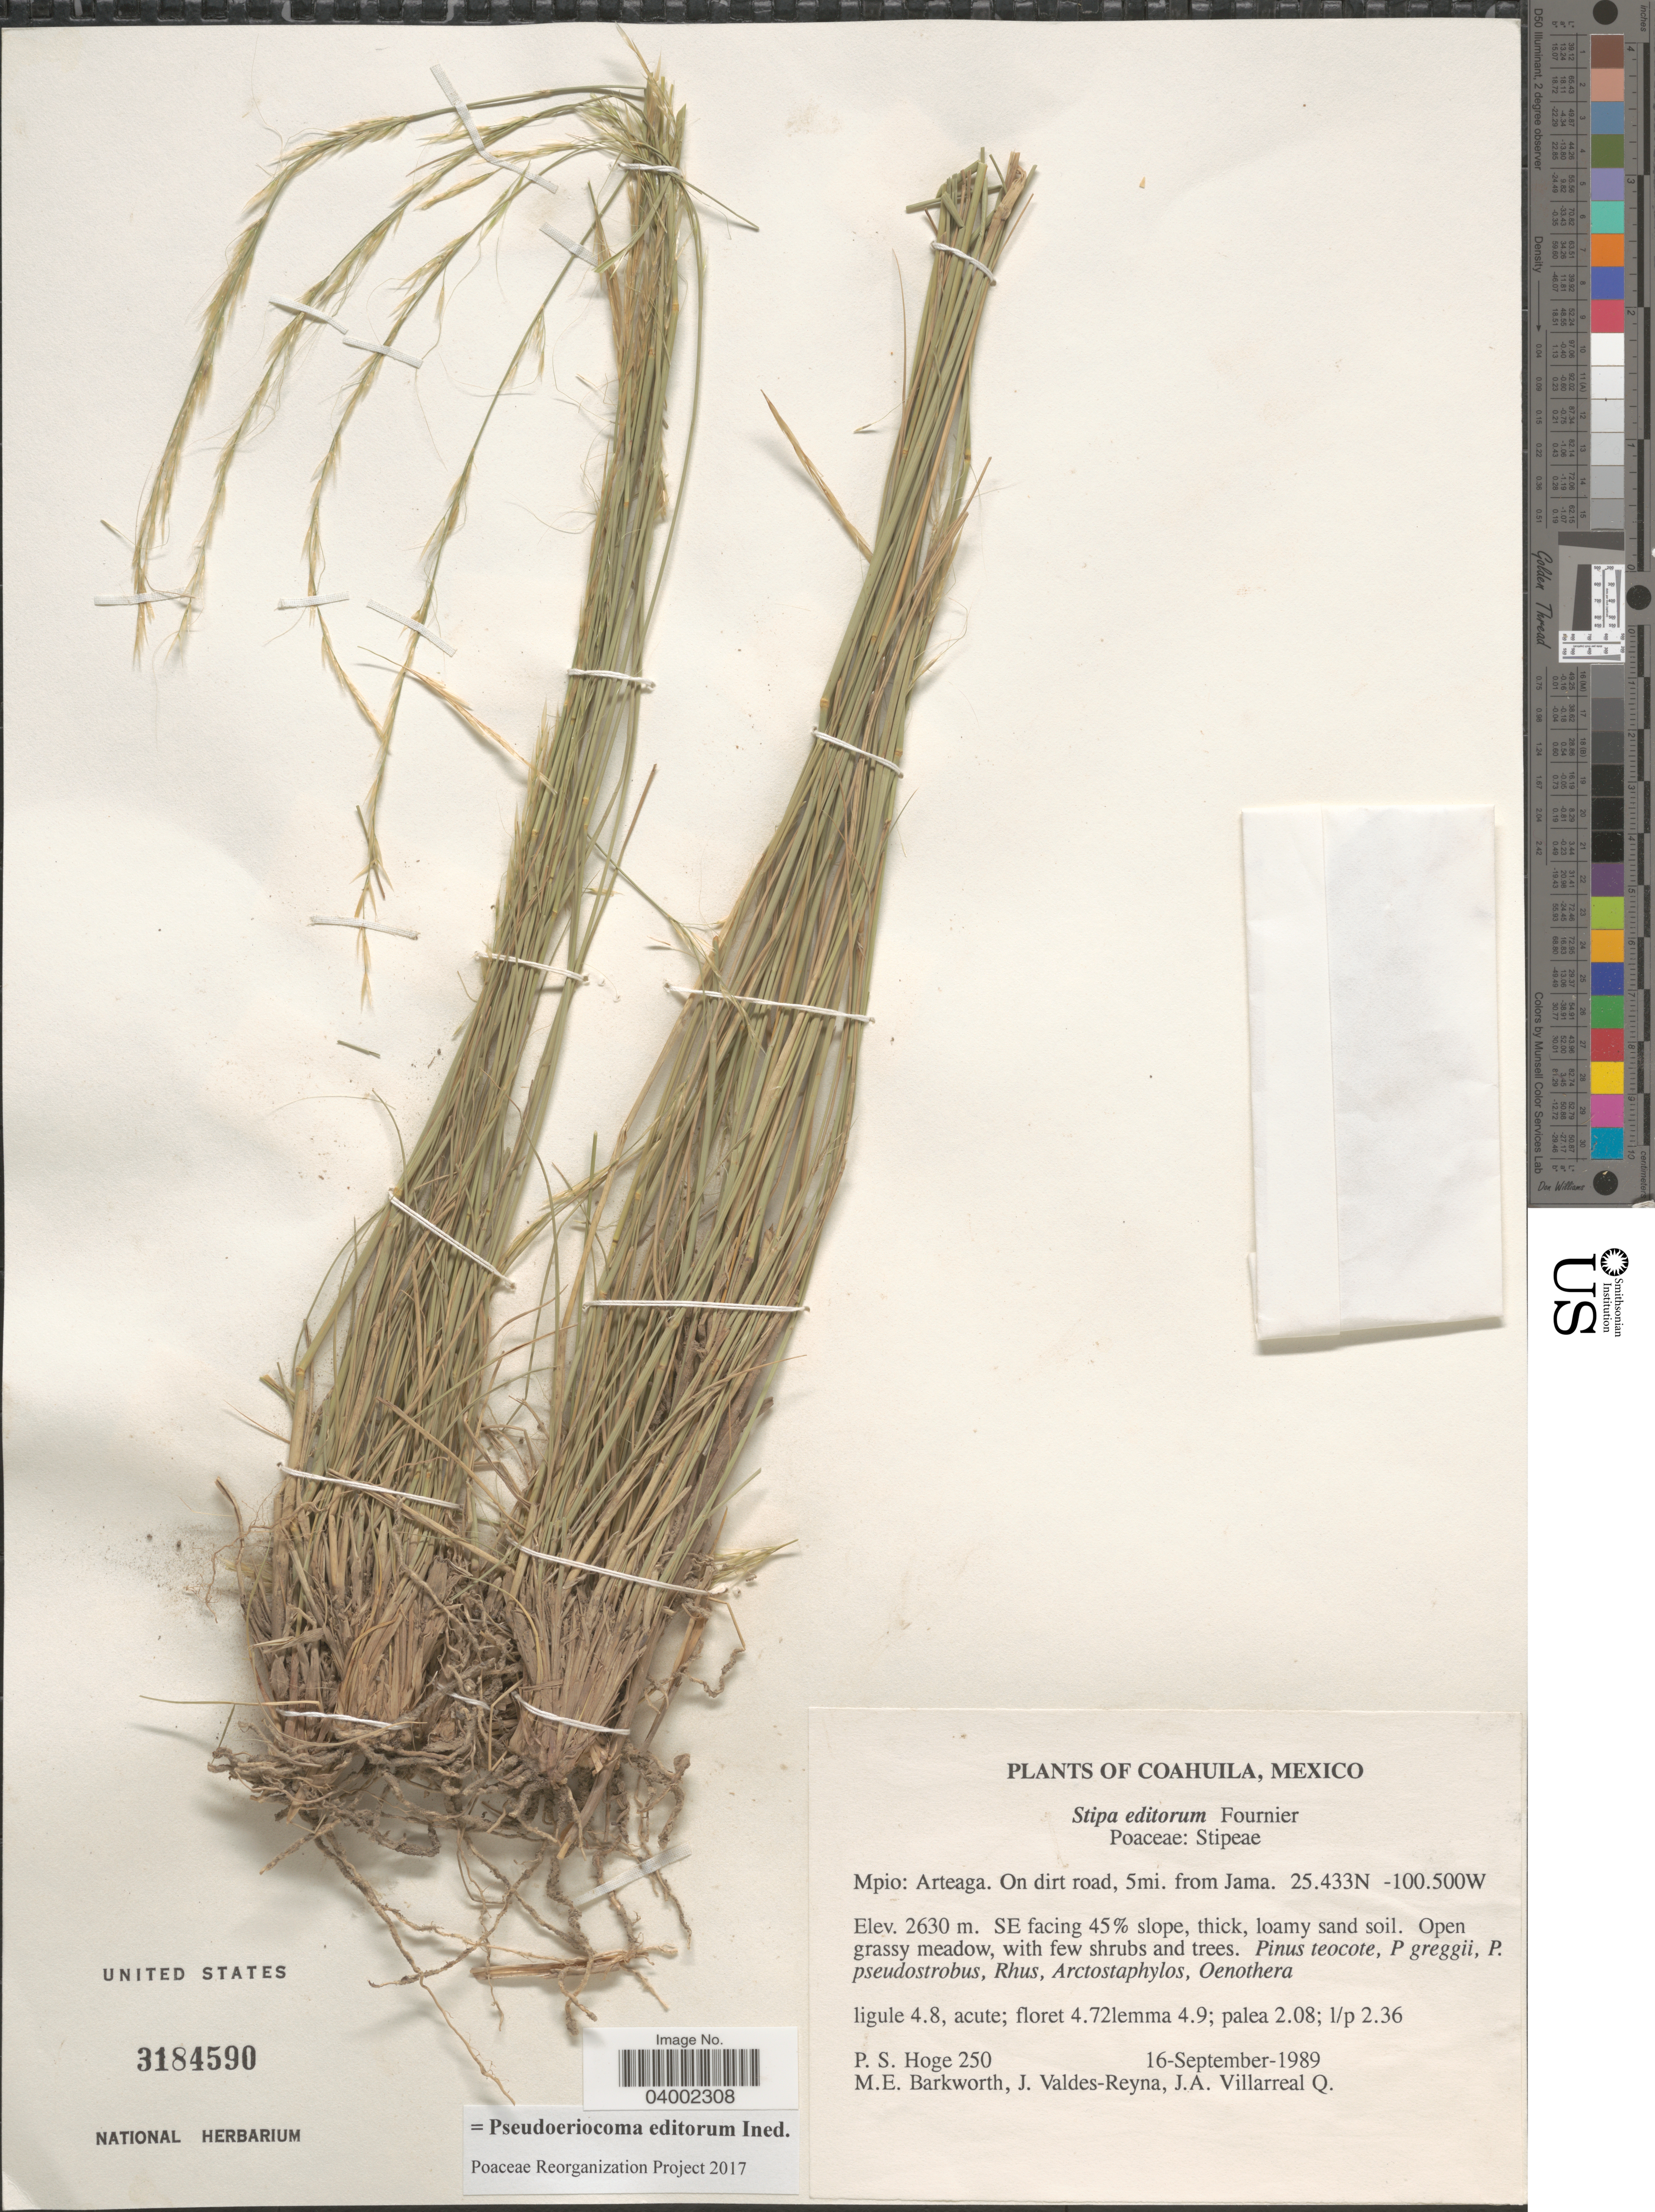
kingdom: Plantae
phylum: Tracheophyta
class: Liliopsida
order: Poales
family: Poaceae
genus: Pseudoeriocoma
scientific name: Pseudoeriocoma editorum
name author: (E. Fourn.) Romasch.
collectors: P. S. Hoge, M. E. Barkworth, J. Valdés-Reyna & J. Villarreal-Quintanilla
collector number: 250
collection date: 1989-09-16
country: Mexico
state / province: Coahuila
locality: Mpio: Arteaga. On dirt road, 5mi. from Jama. SE facing 45% slope.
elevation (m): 2630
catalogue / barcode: US 3184590